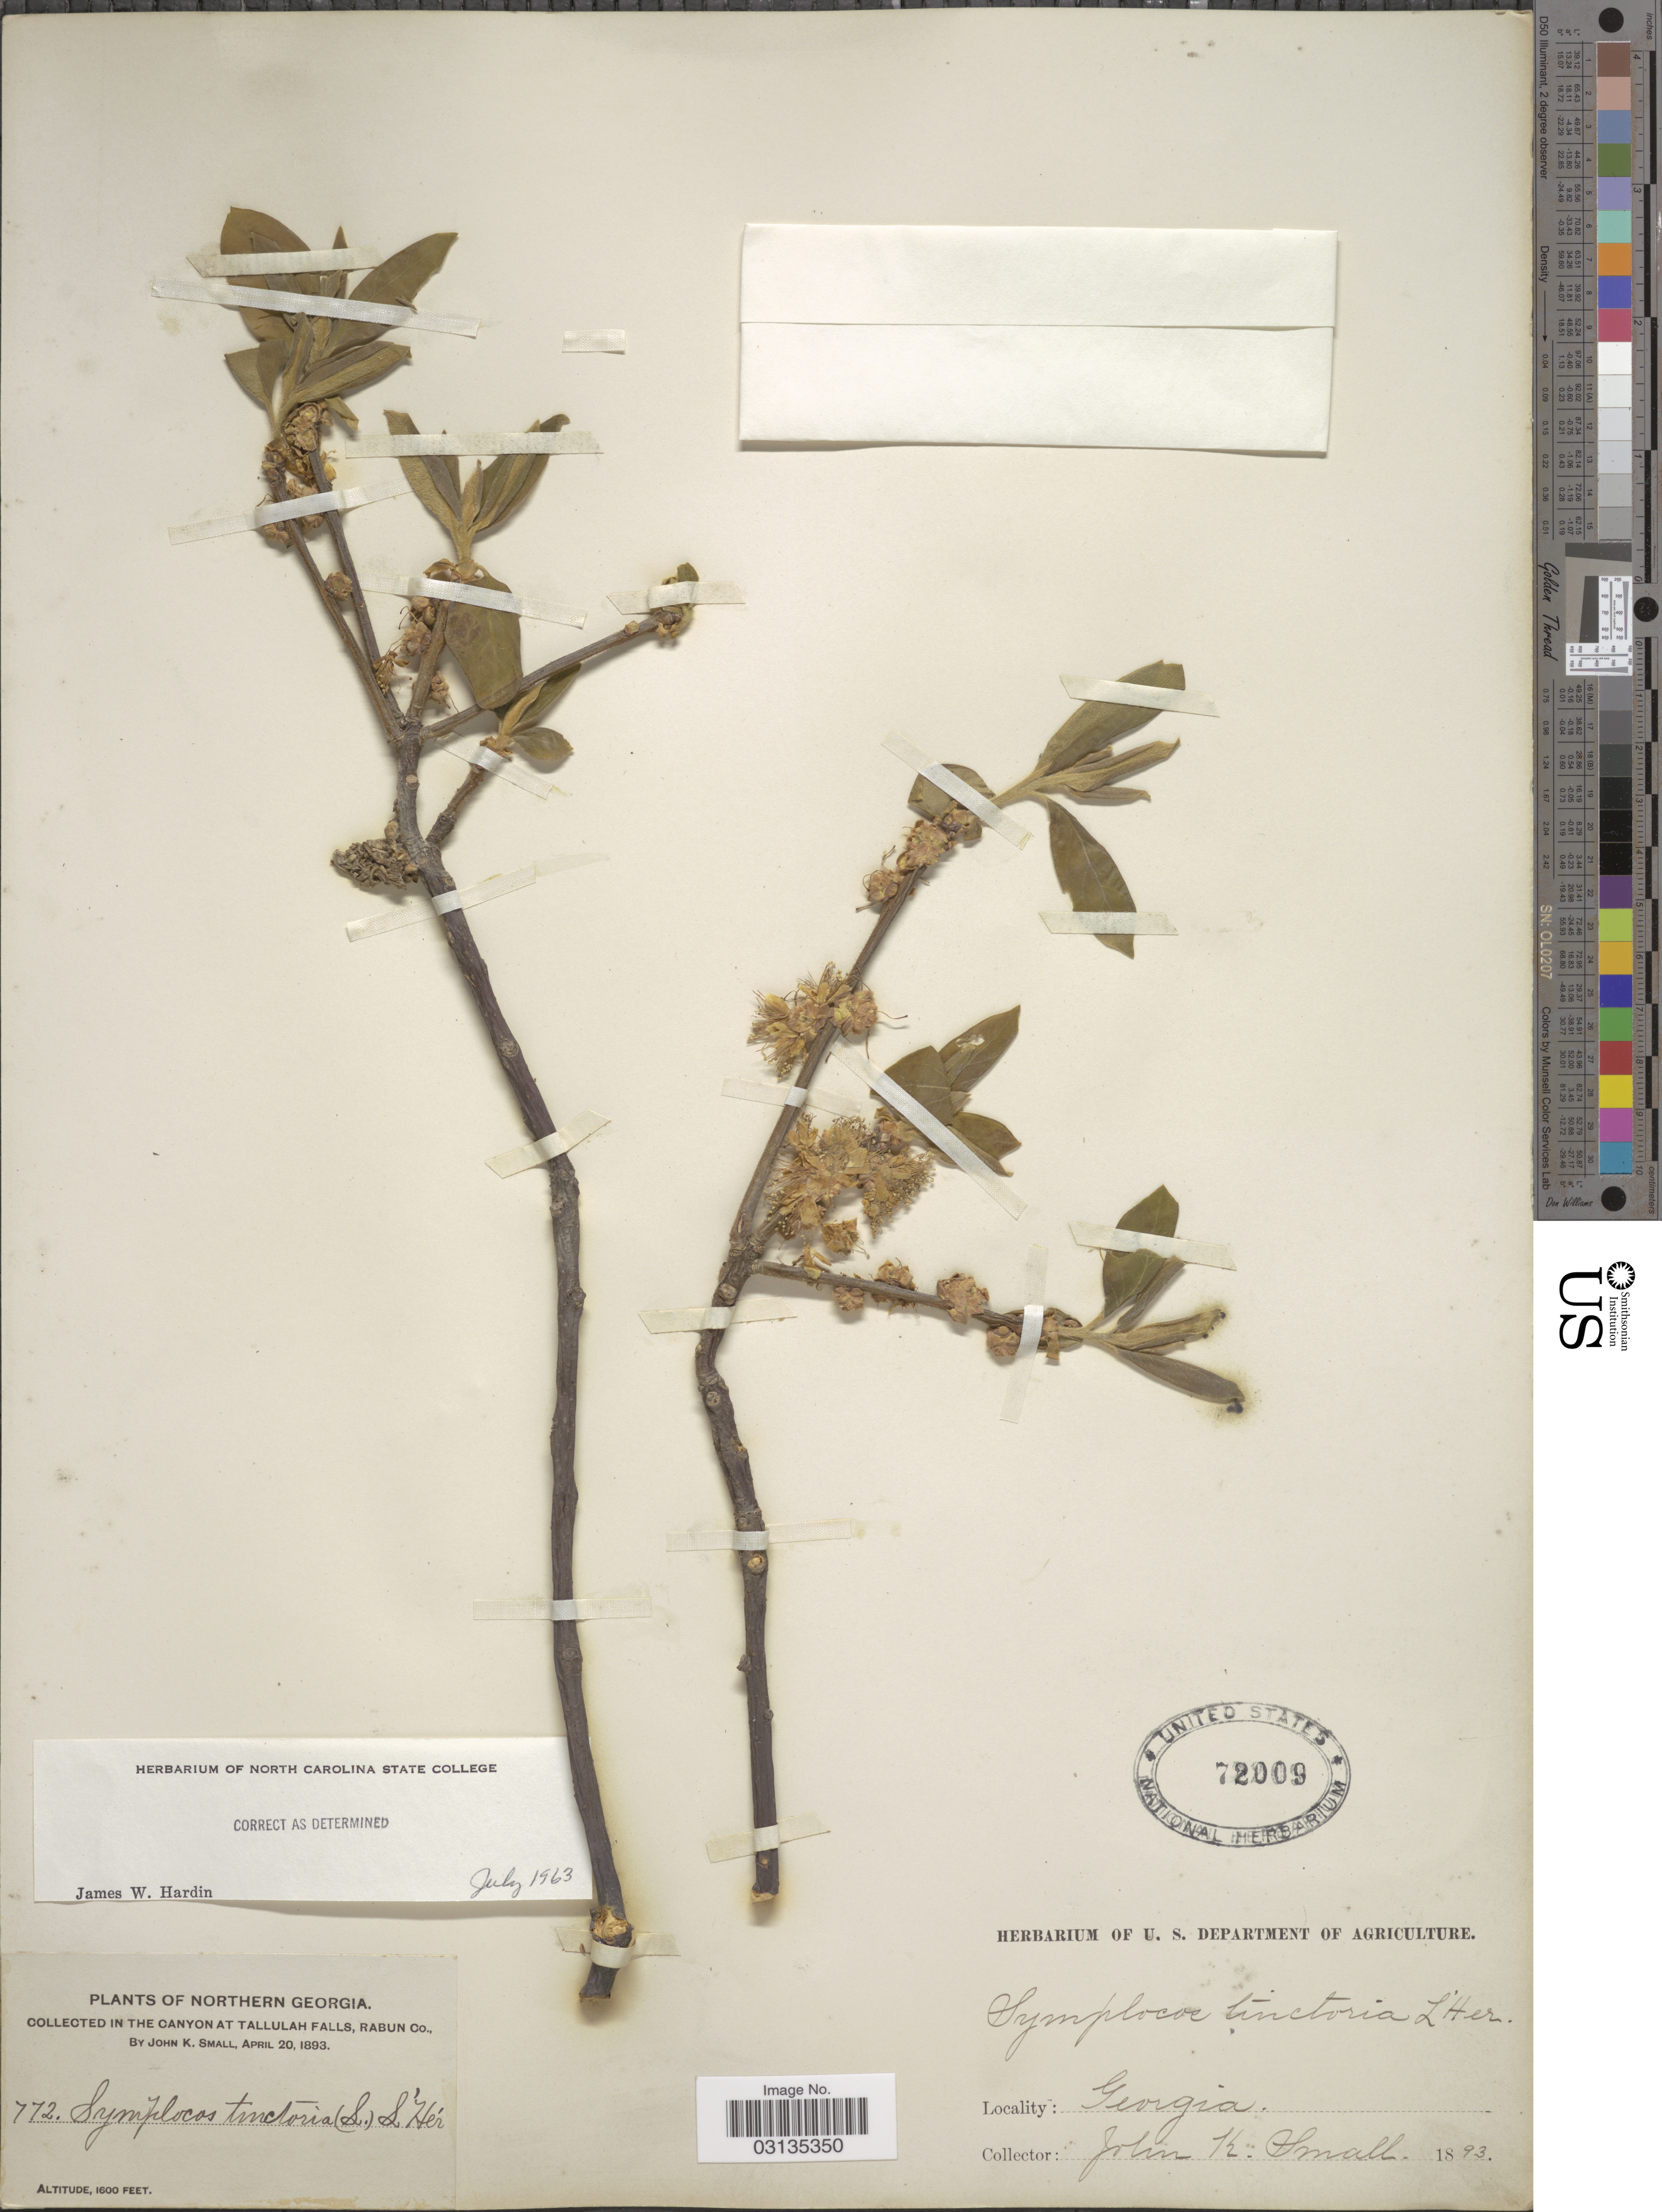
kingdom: Plantae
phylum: Tracheophyta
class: Magnoliopsida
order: Ericales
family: Symplocaceae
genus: Symplocos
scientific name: Symplocos tinctoria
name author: (L.) L'Hér.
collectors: J. K. Small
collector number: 772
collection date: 1893-04-20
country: United States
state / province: Georgia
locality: Northern Georgia, in the Canyon at Tallulah Falls, Rabun Co.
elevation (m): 488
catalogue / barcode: US 72009